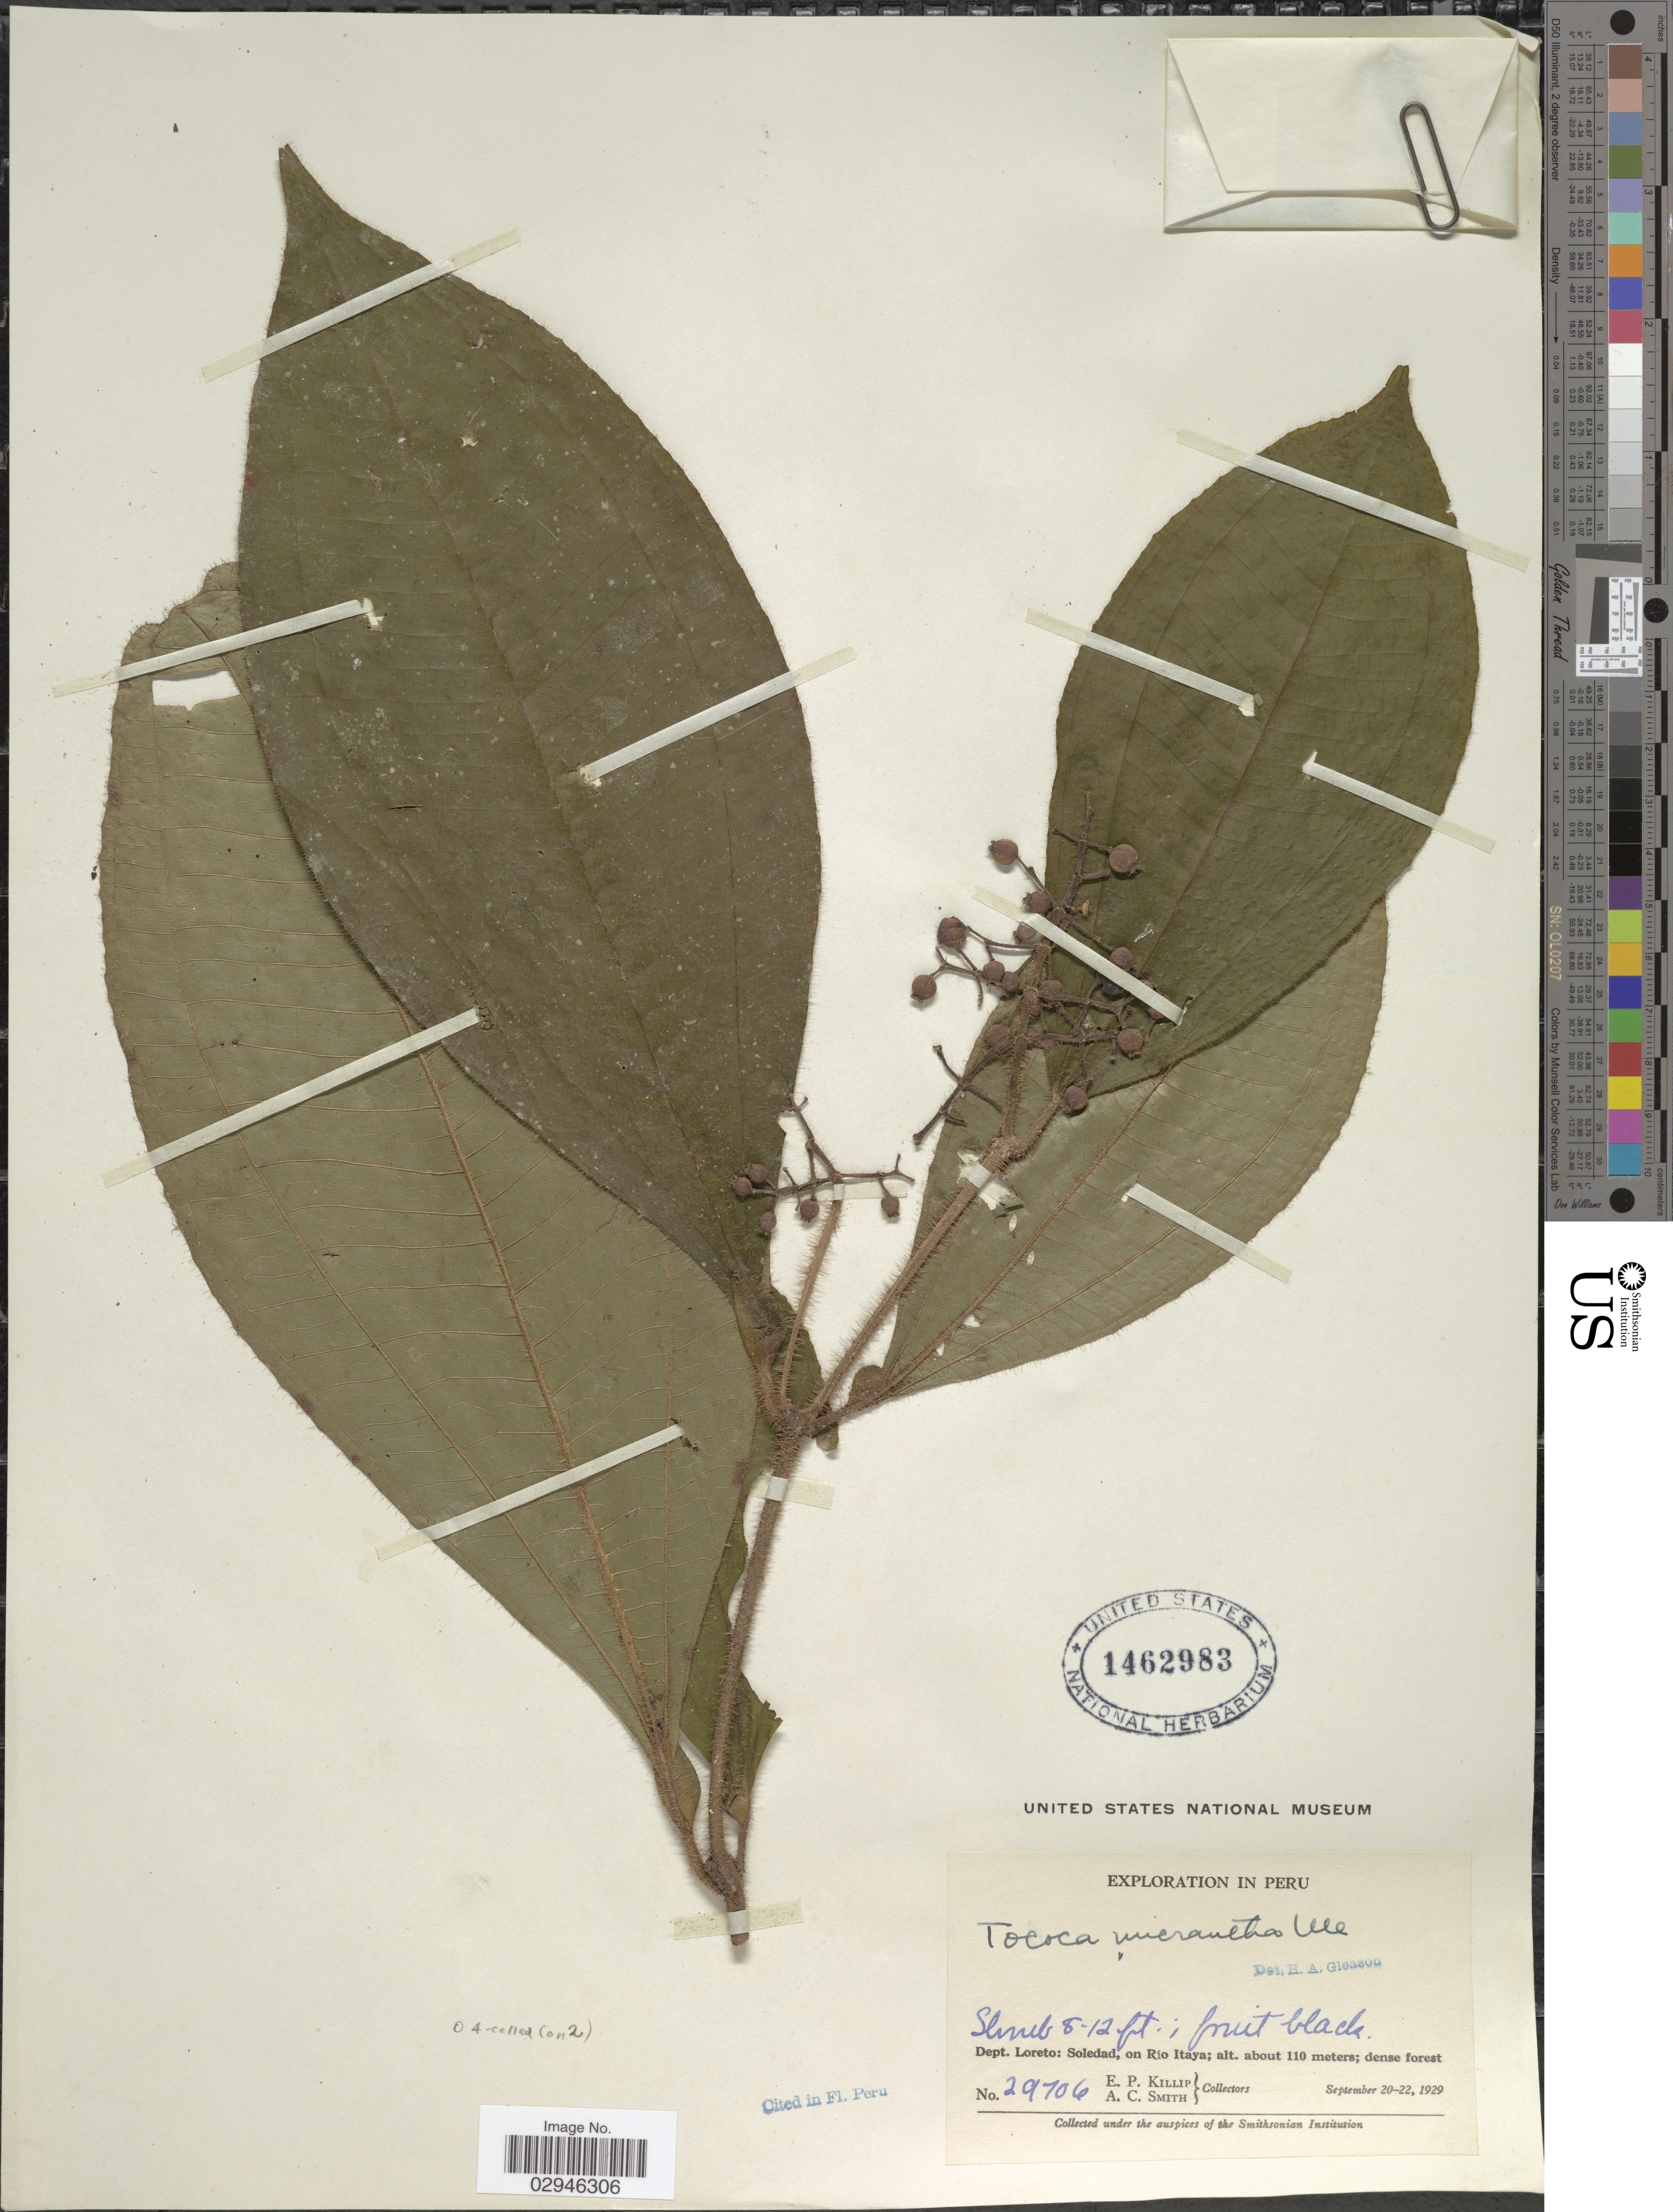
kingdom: Plantae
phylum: Tracheophyta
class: Magnoliopsida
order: Myrtales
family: Melastomataceae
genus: Tococa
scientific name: Tococa caquetana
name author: Sprague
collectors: E. P. Killip & A. C. Smith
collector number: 29706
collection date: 1929-09-20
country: Peru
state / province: Loreto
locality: Dept. Loreto: Soledad, on Rio Itaya.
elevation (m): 110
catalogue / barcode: US 1462983